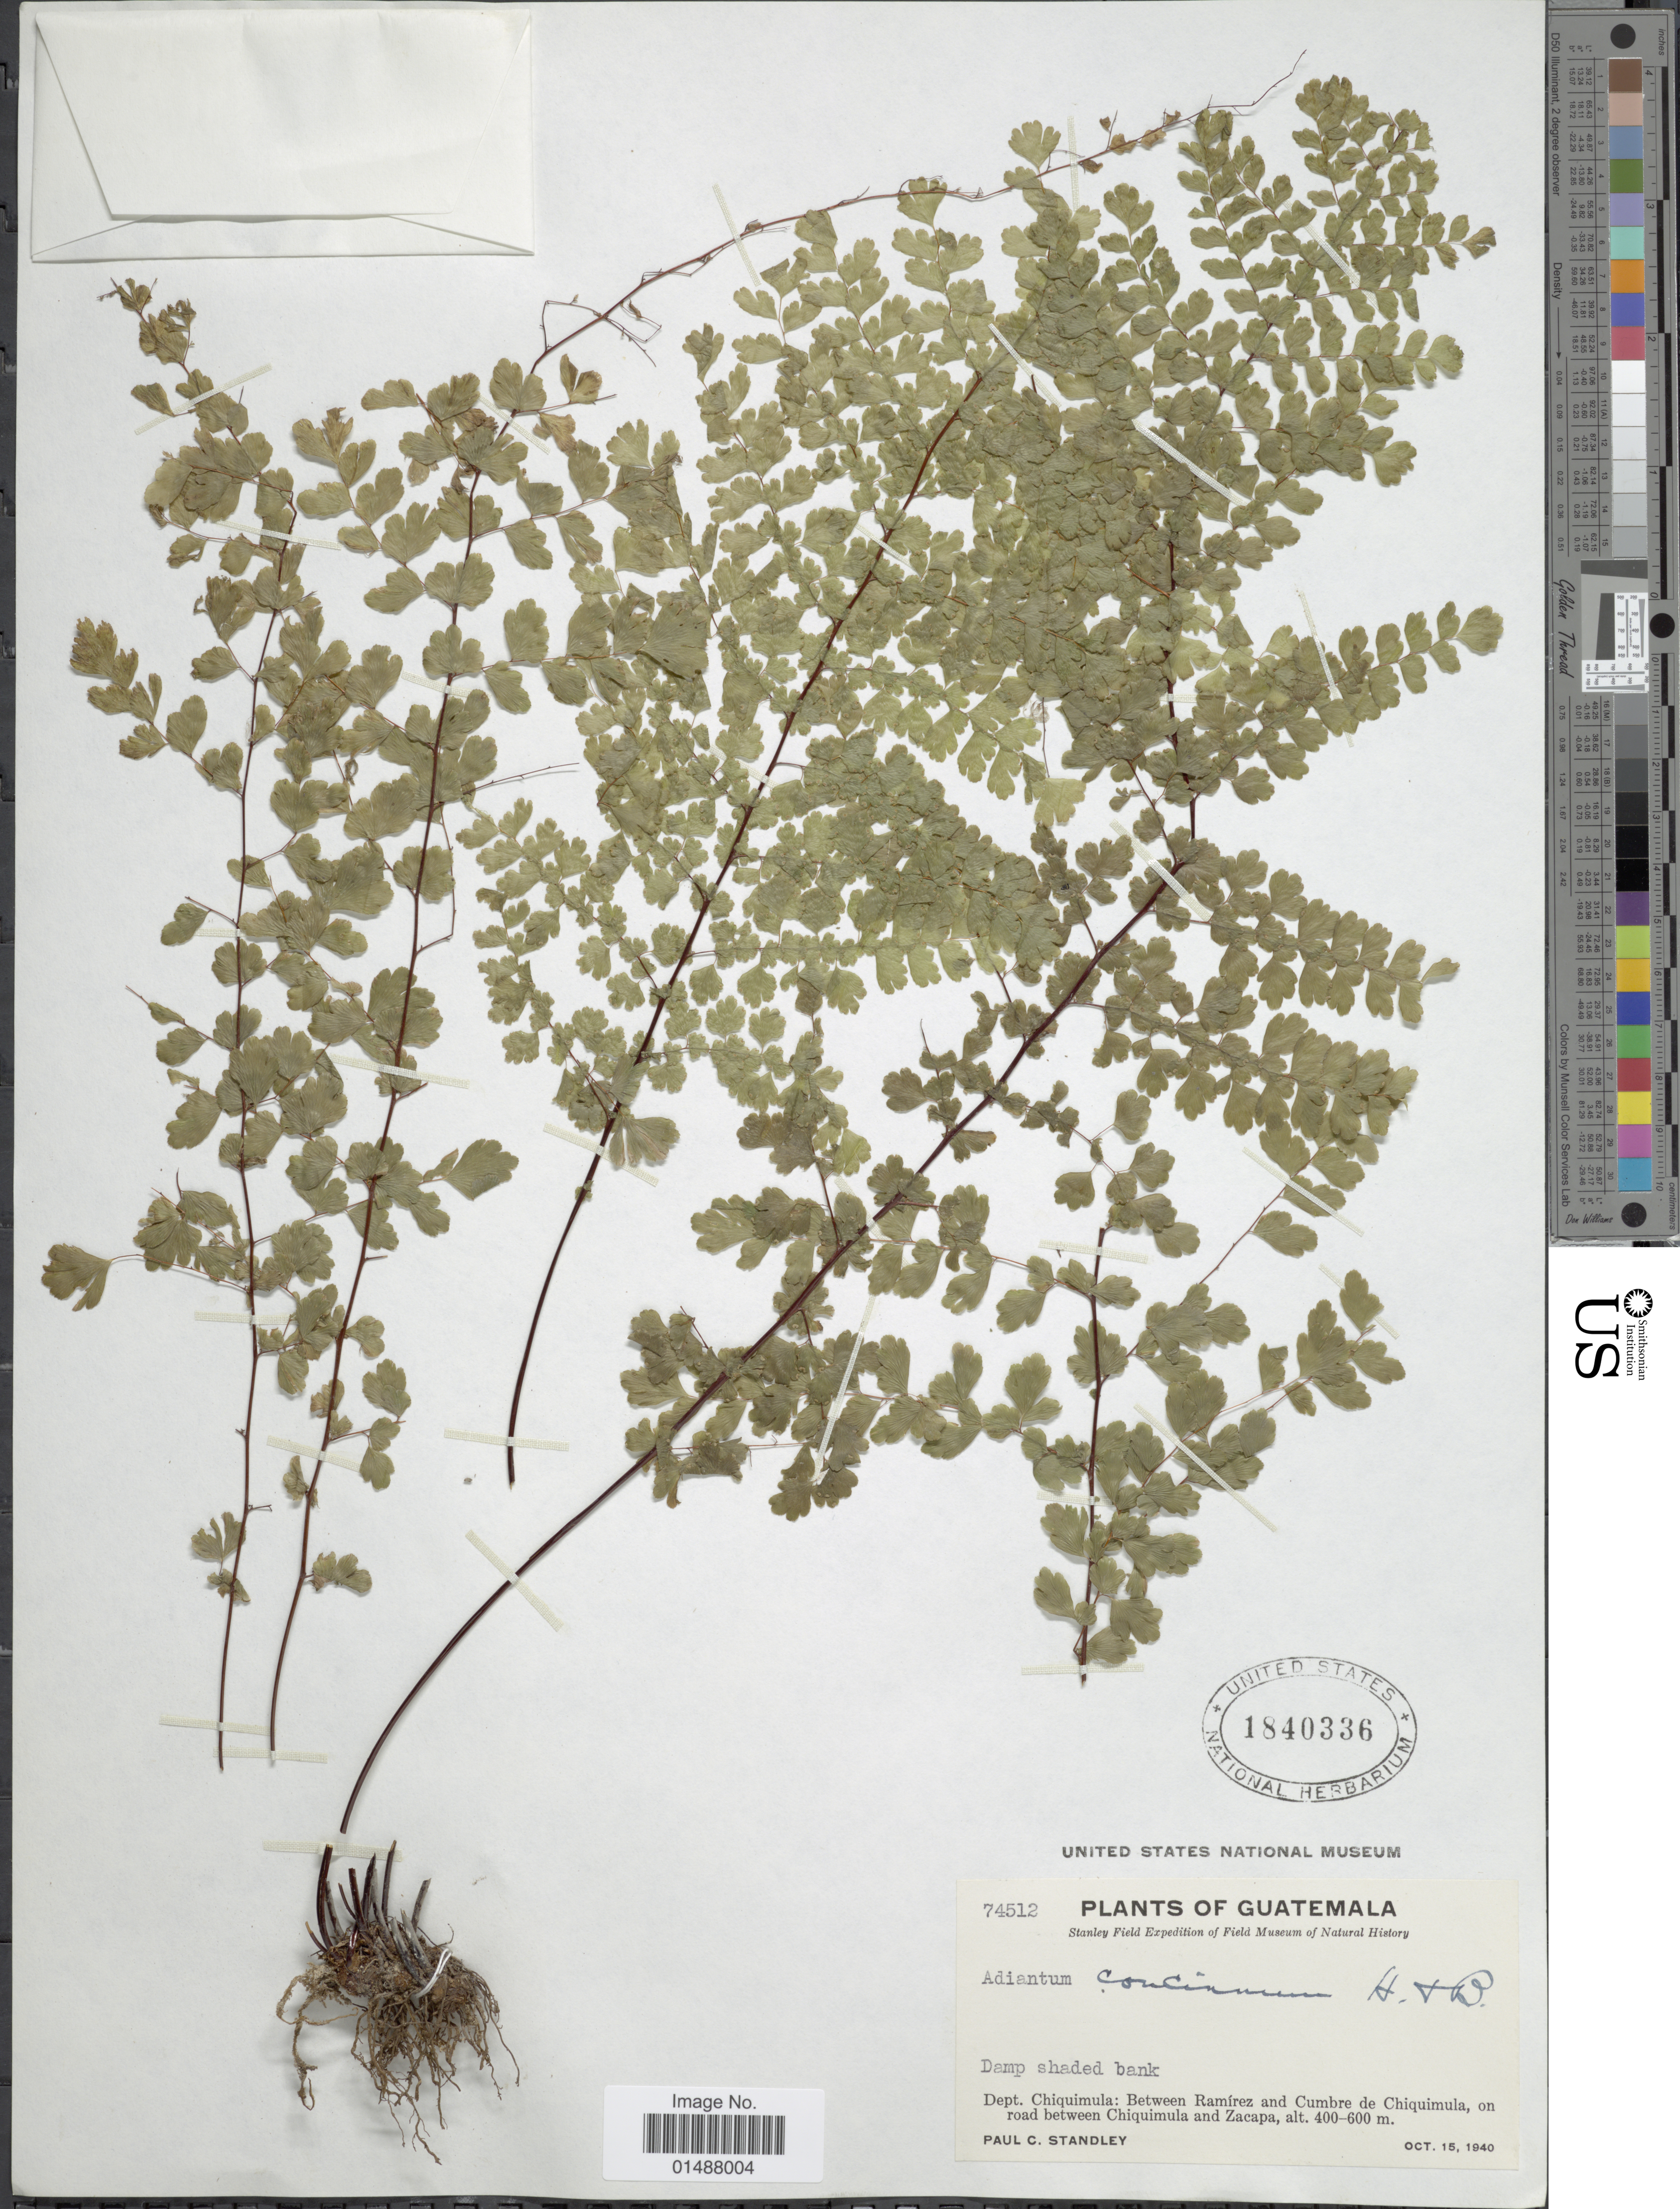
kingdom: Plantae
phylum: Tracheophyta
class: Polypodiopsida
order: Polypodiales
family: Pteridaceae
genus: Adiantum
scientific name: Adiantum concinnum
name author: Humb. & Bonpl. ex Willd.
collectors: P. C. Standley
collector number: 74512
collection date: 1940-10-15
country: Guatemala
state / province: Chiquimula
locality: Between Ramirez and Cumbre de Chiquimula, on road between Chiquimula and Zacapa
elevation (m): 400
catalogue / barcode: US 1840336